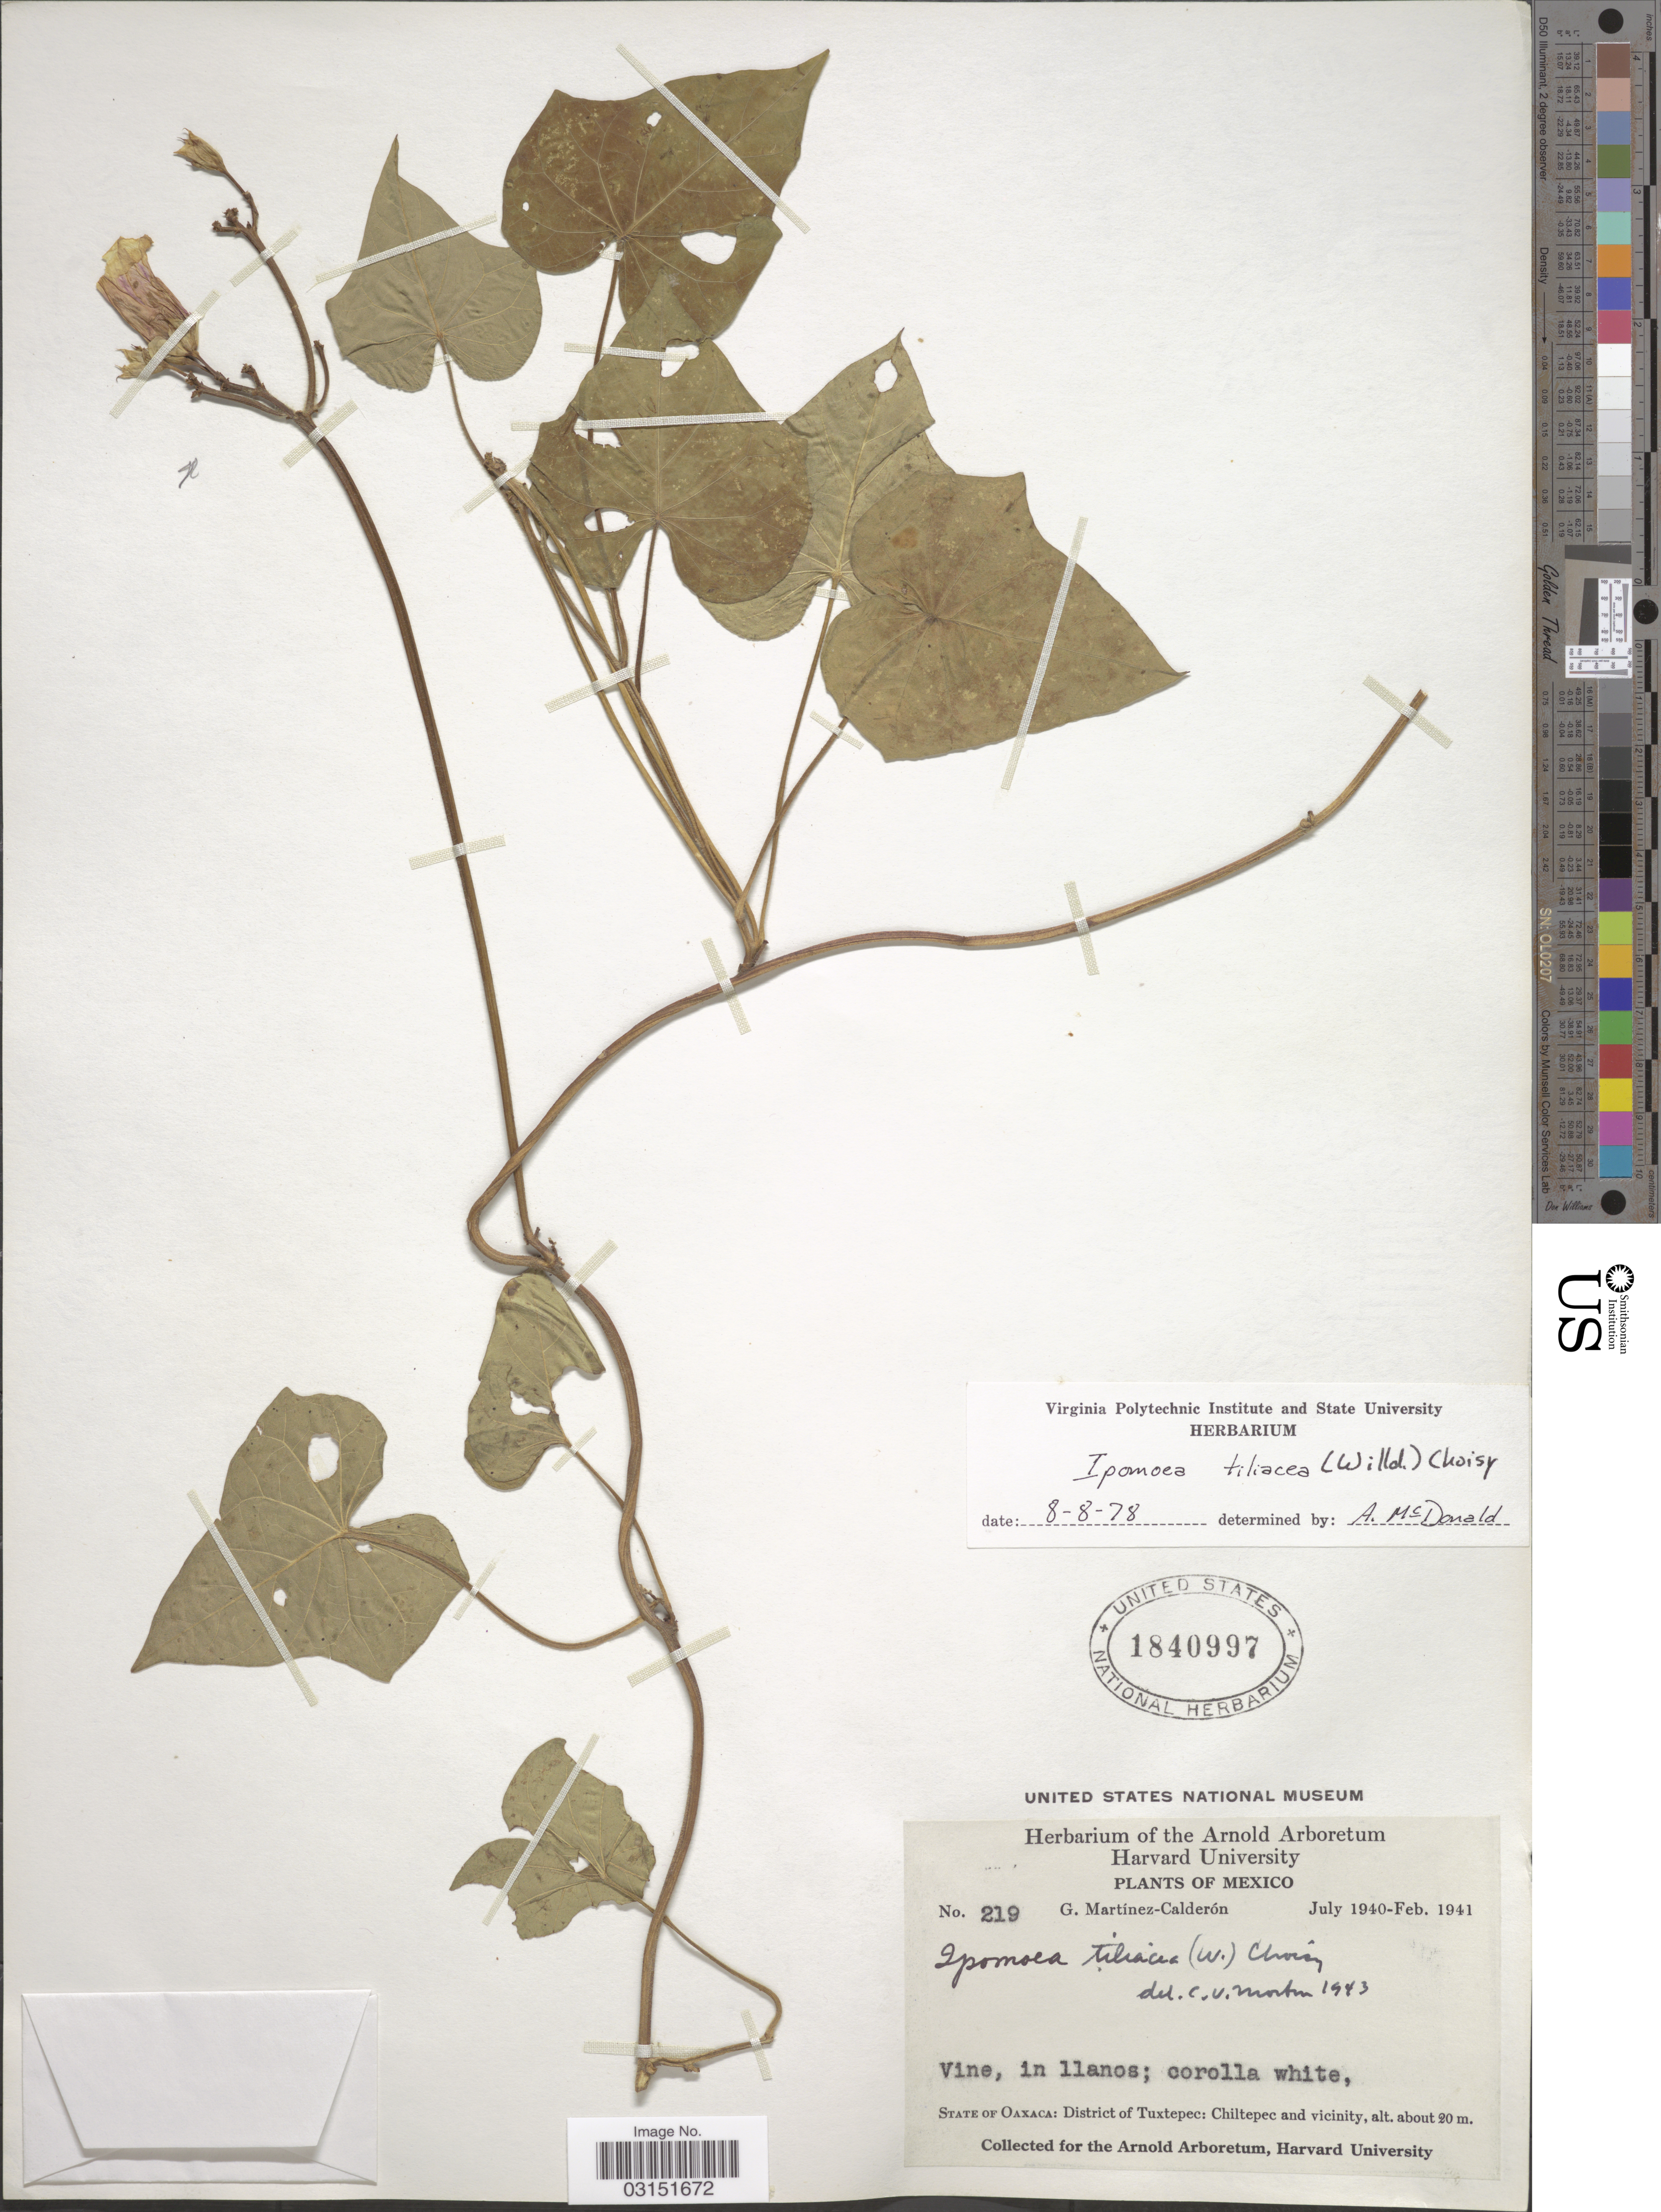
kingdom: Plantae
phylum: Tracheophyta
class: Magnoliopsida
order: Solanales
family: Convolvulaceae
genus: Ipomoea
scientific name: Ipomoea trifida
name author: (Kunth) G. Don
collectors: G. Martínez Calderón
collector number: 219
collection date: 1940-07/1941-02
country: Mexico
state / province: Oaxaca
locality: District of Tuxtepec: Chiltepec and vicinity.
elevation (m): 20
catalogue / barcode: US 1840997